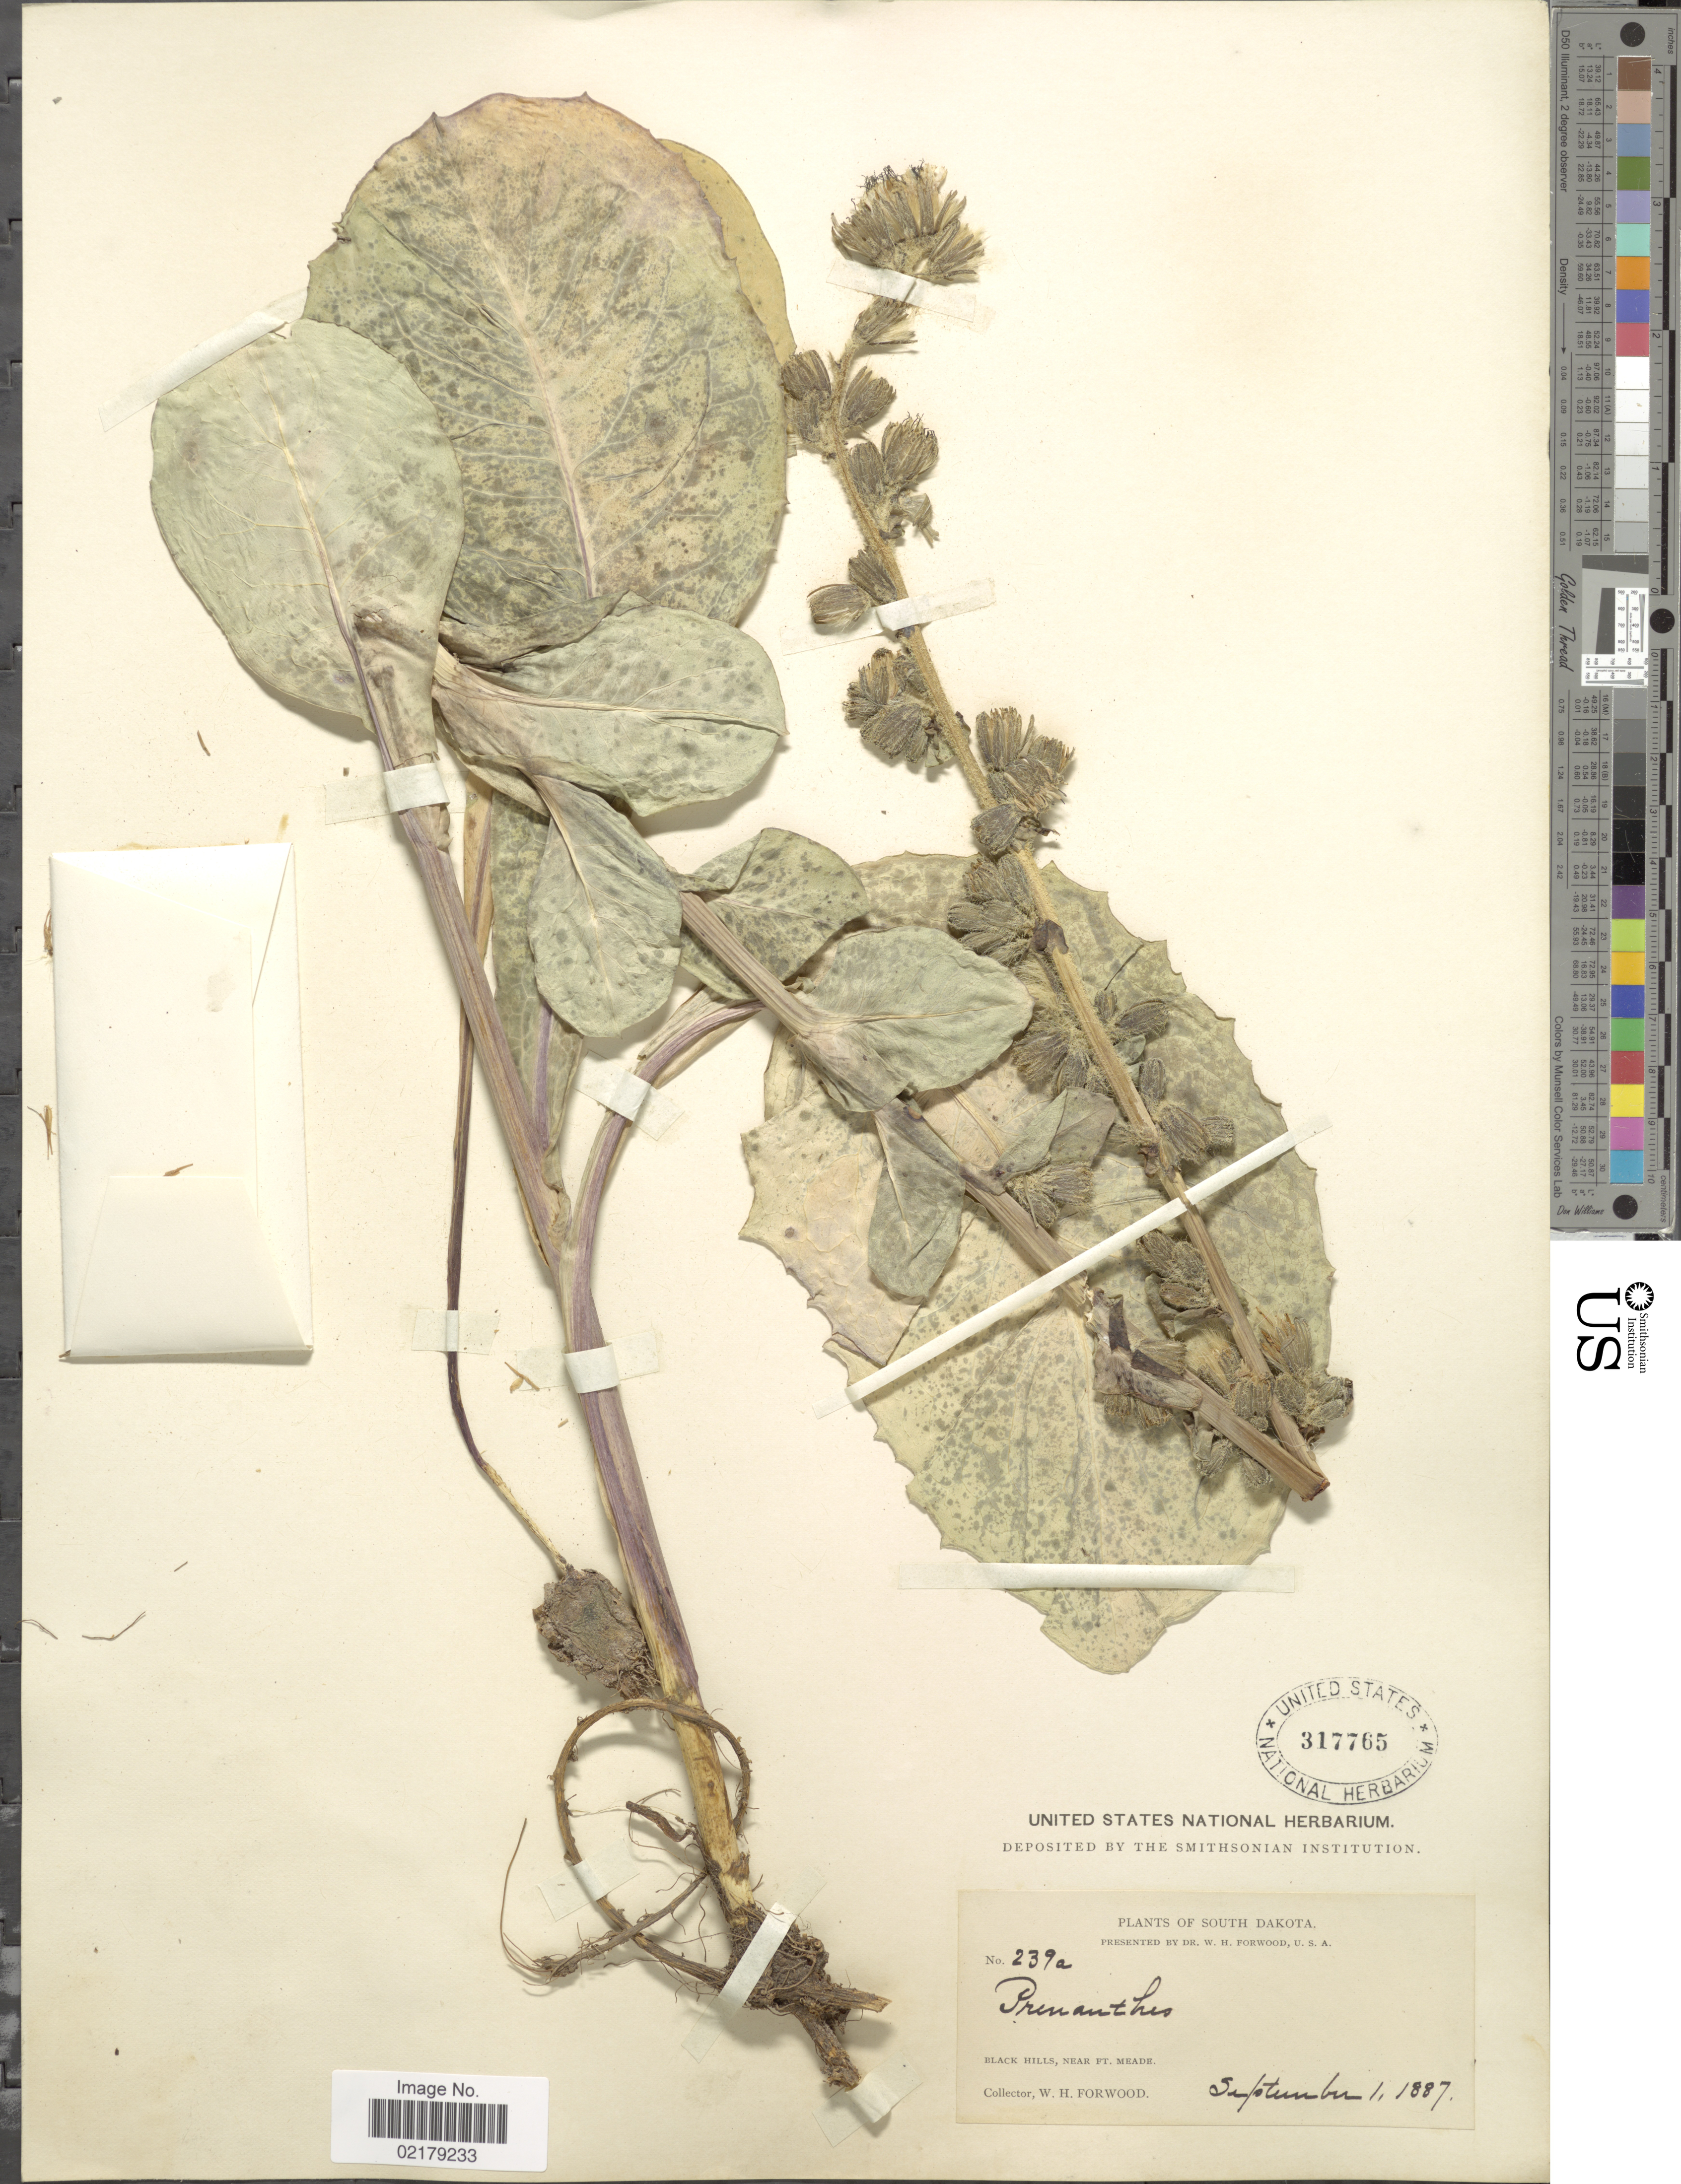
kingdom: Plantae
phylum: Tracheophyta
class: Magnoliopsida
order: Asterales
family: Asteraceae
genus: Nabalus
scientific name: Nabalus racemosus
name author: (Michx.) Hook.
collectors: W. Forwood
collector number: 239a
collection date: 1887-09-01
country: United States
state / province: South Dakota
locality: Balck Hills, near Ft. Meade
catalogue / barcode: US 317765